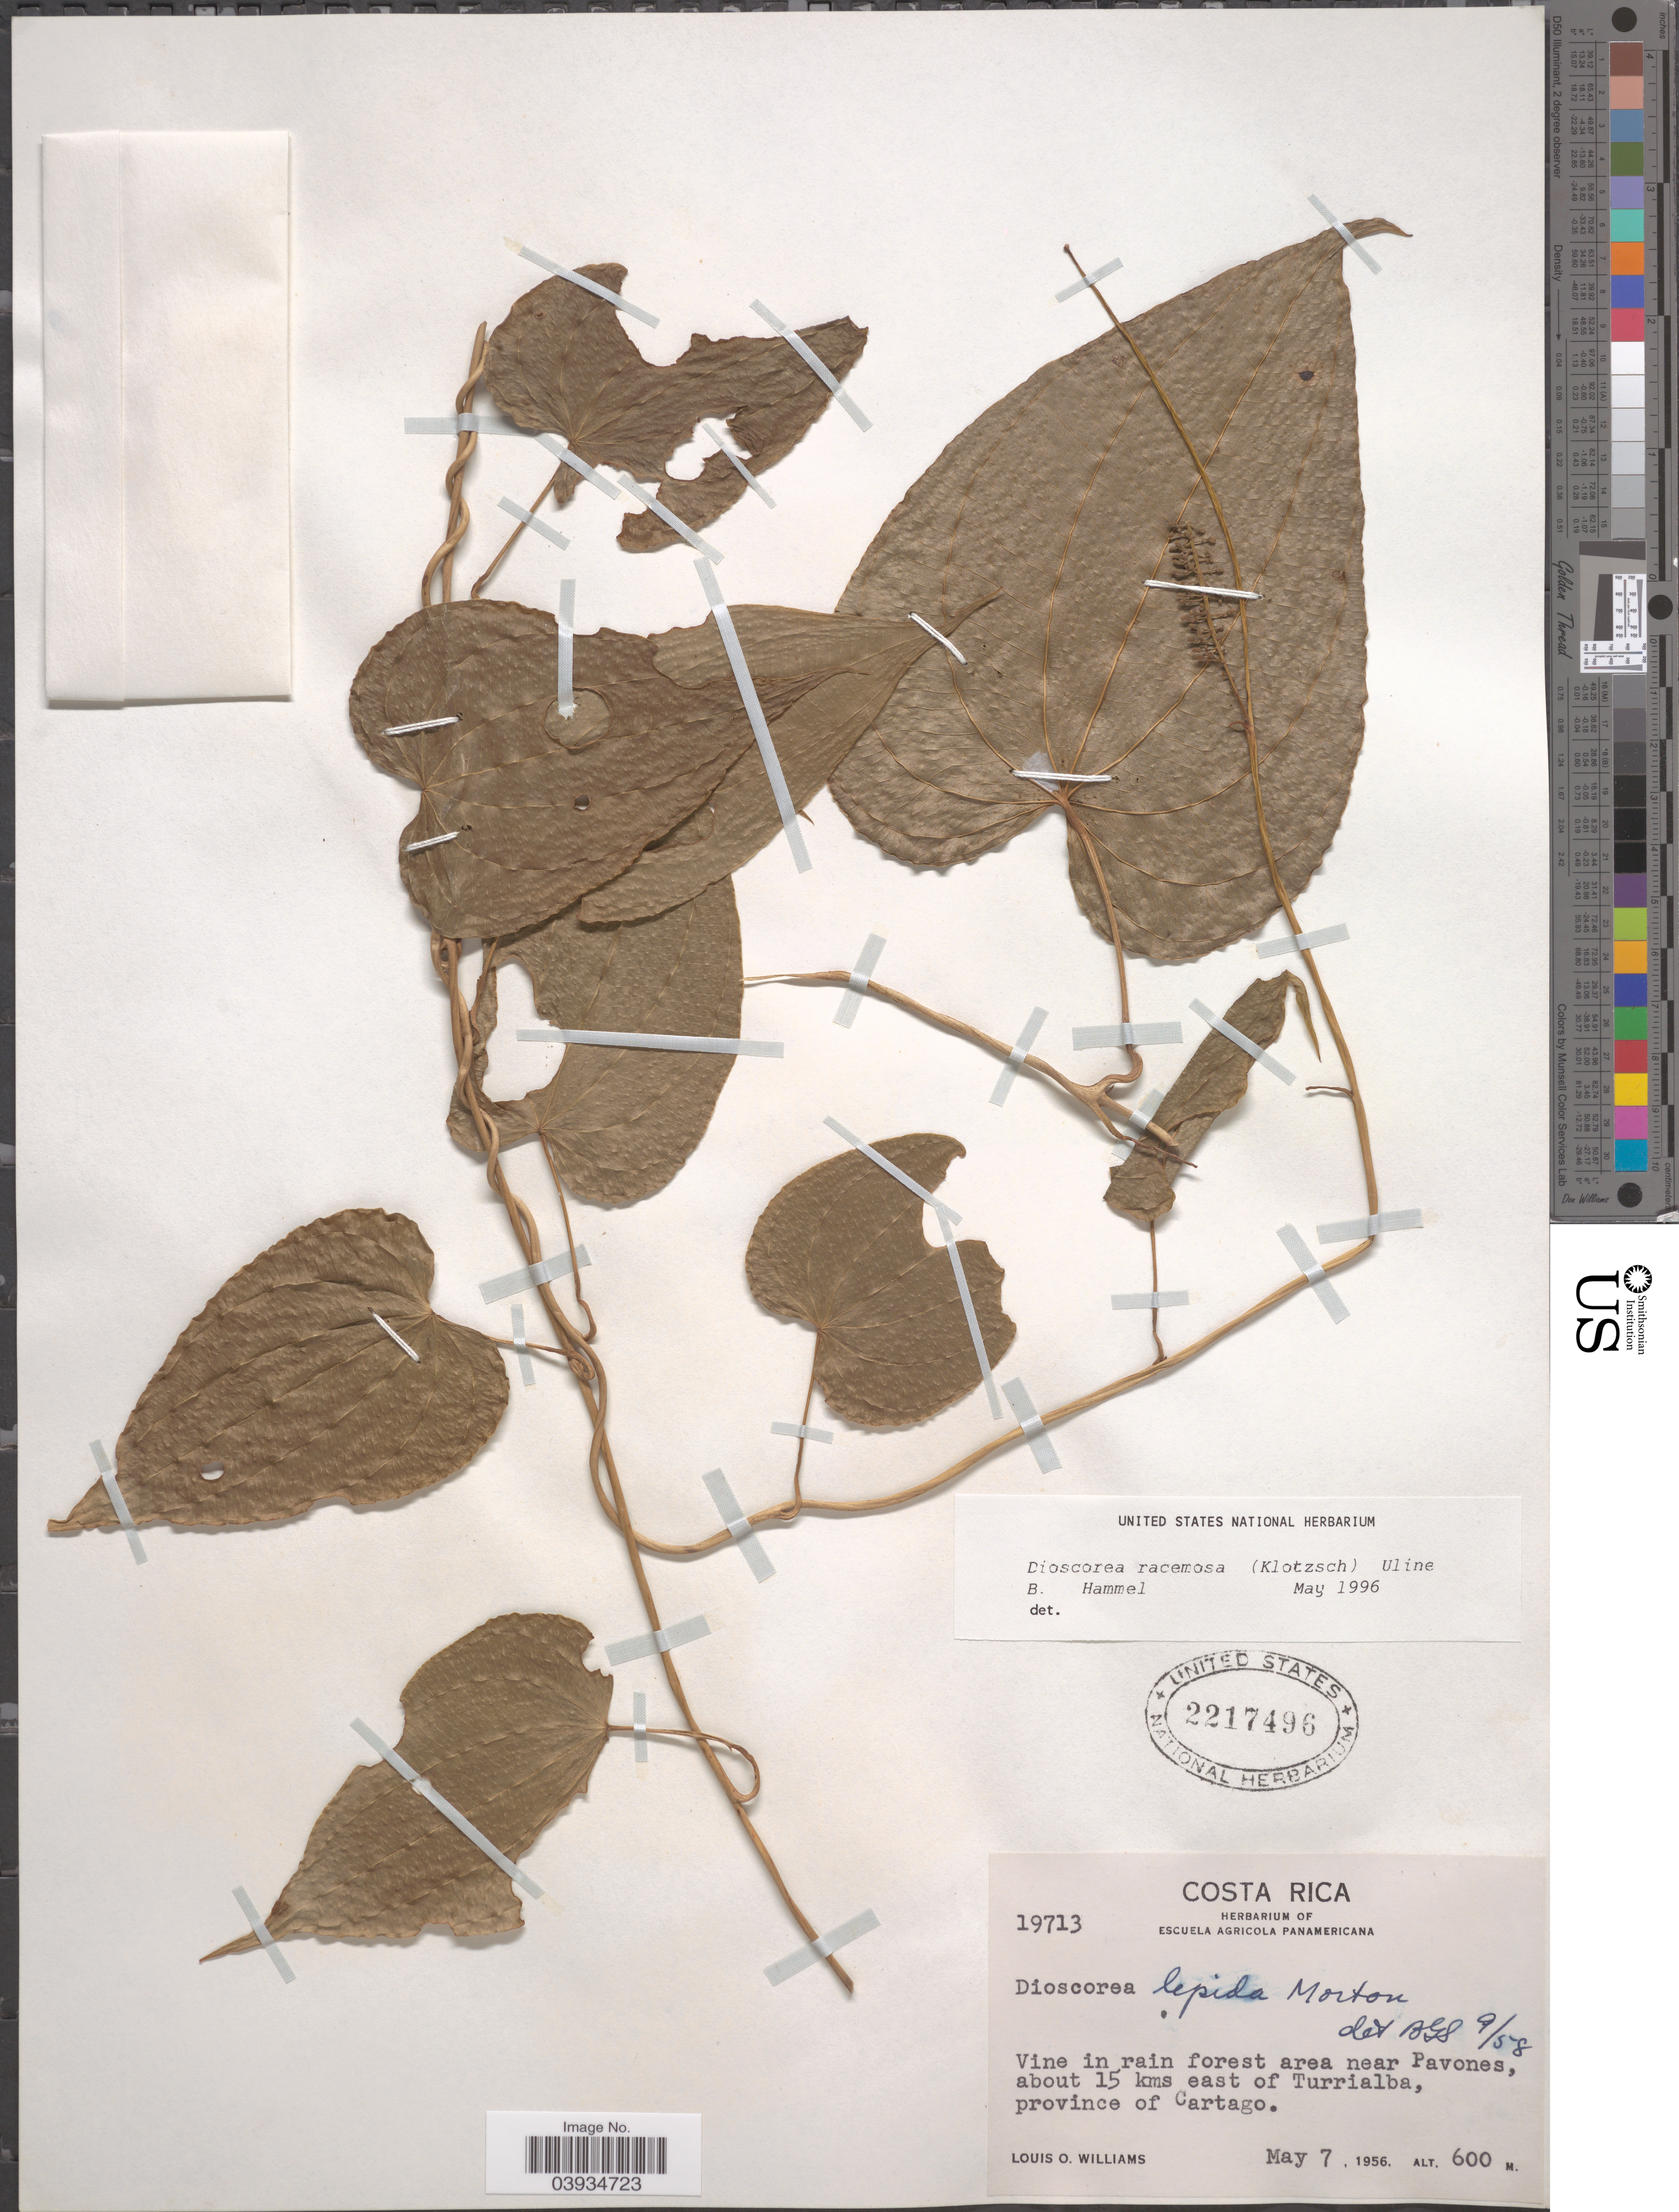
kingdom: Plantae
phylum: Tracheophyta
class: Liliopsida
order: Dioscoreales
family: Dioscoreaceae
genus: Dioscorea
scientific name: Dioscorea racemosa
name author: Rusby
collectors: L. O. Williams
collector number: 19713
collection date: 1956-05-07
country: Costa Rica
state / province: Cartago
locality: Near Pavones, about 15 kms east of Turrialba.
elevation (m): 600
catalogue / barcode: US 2217496